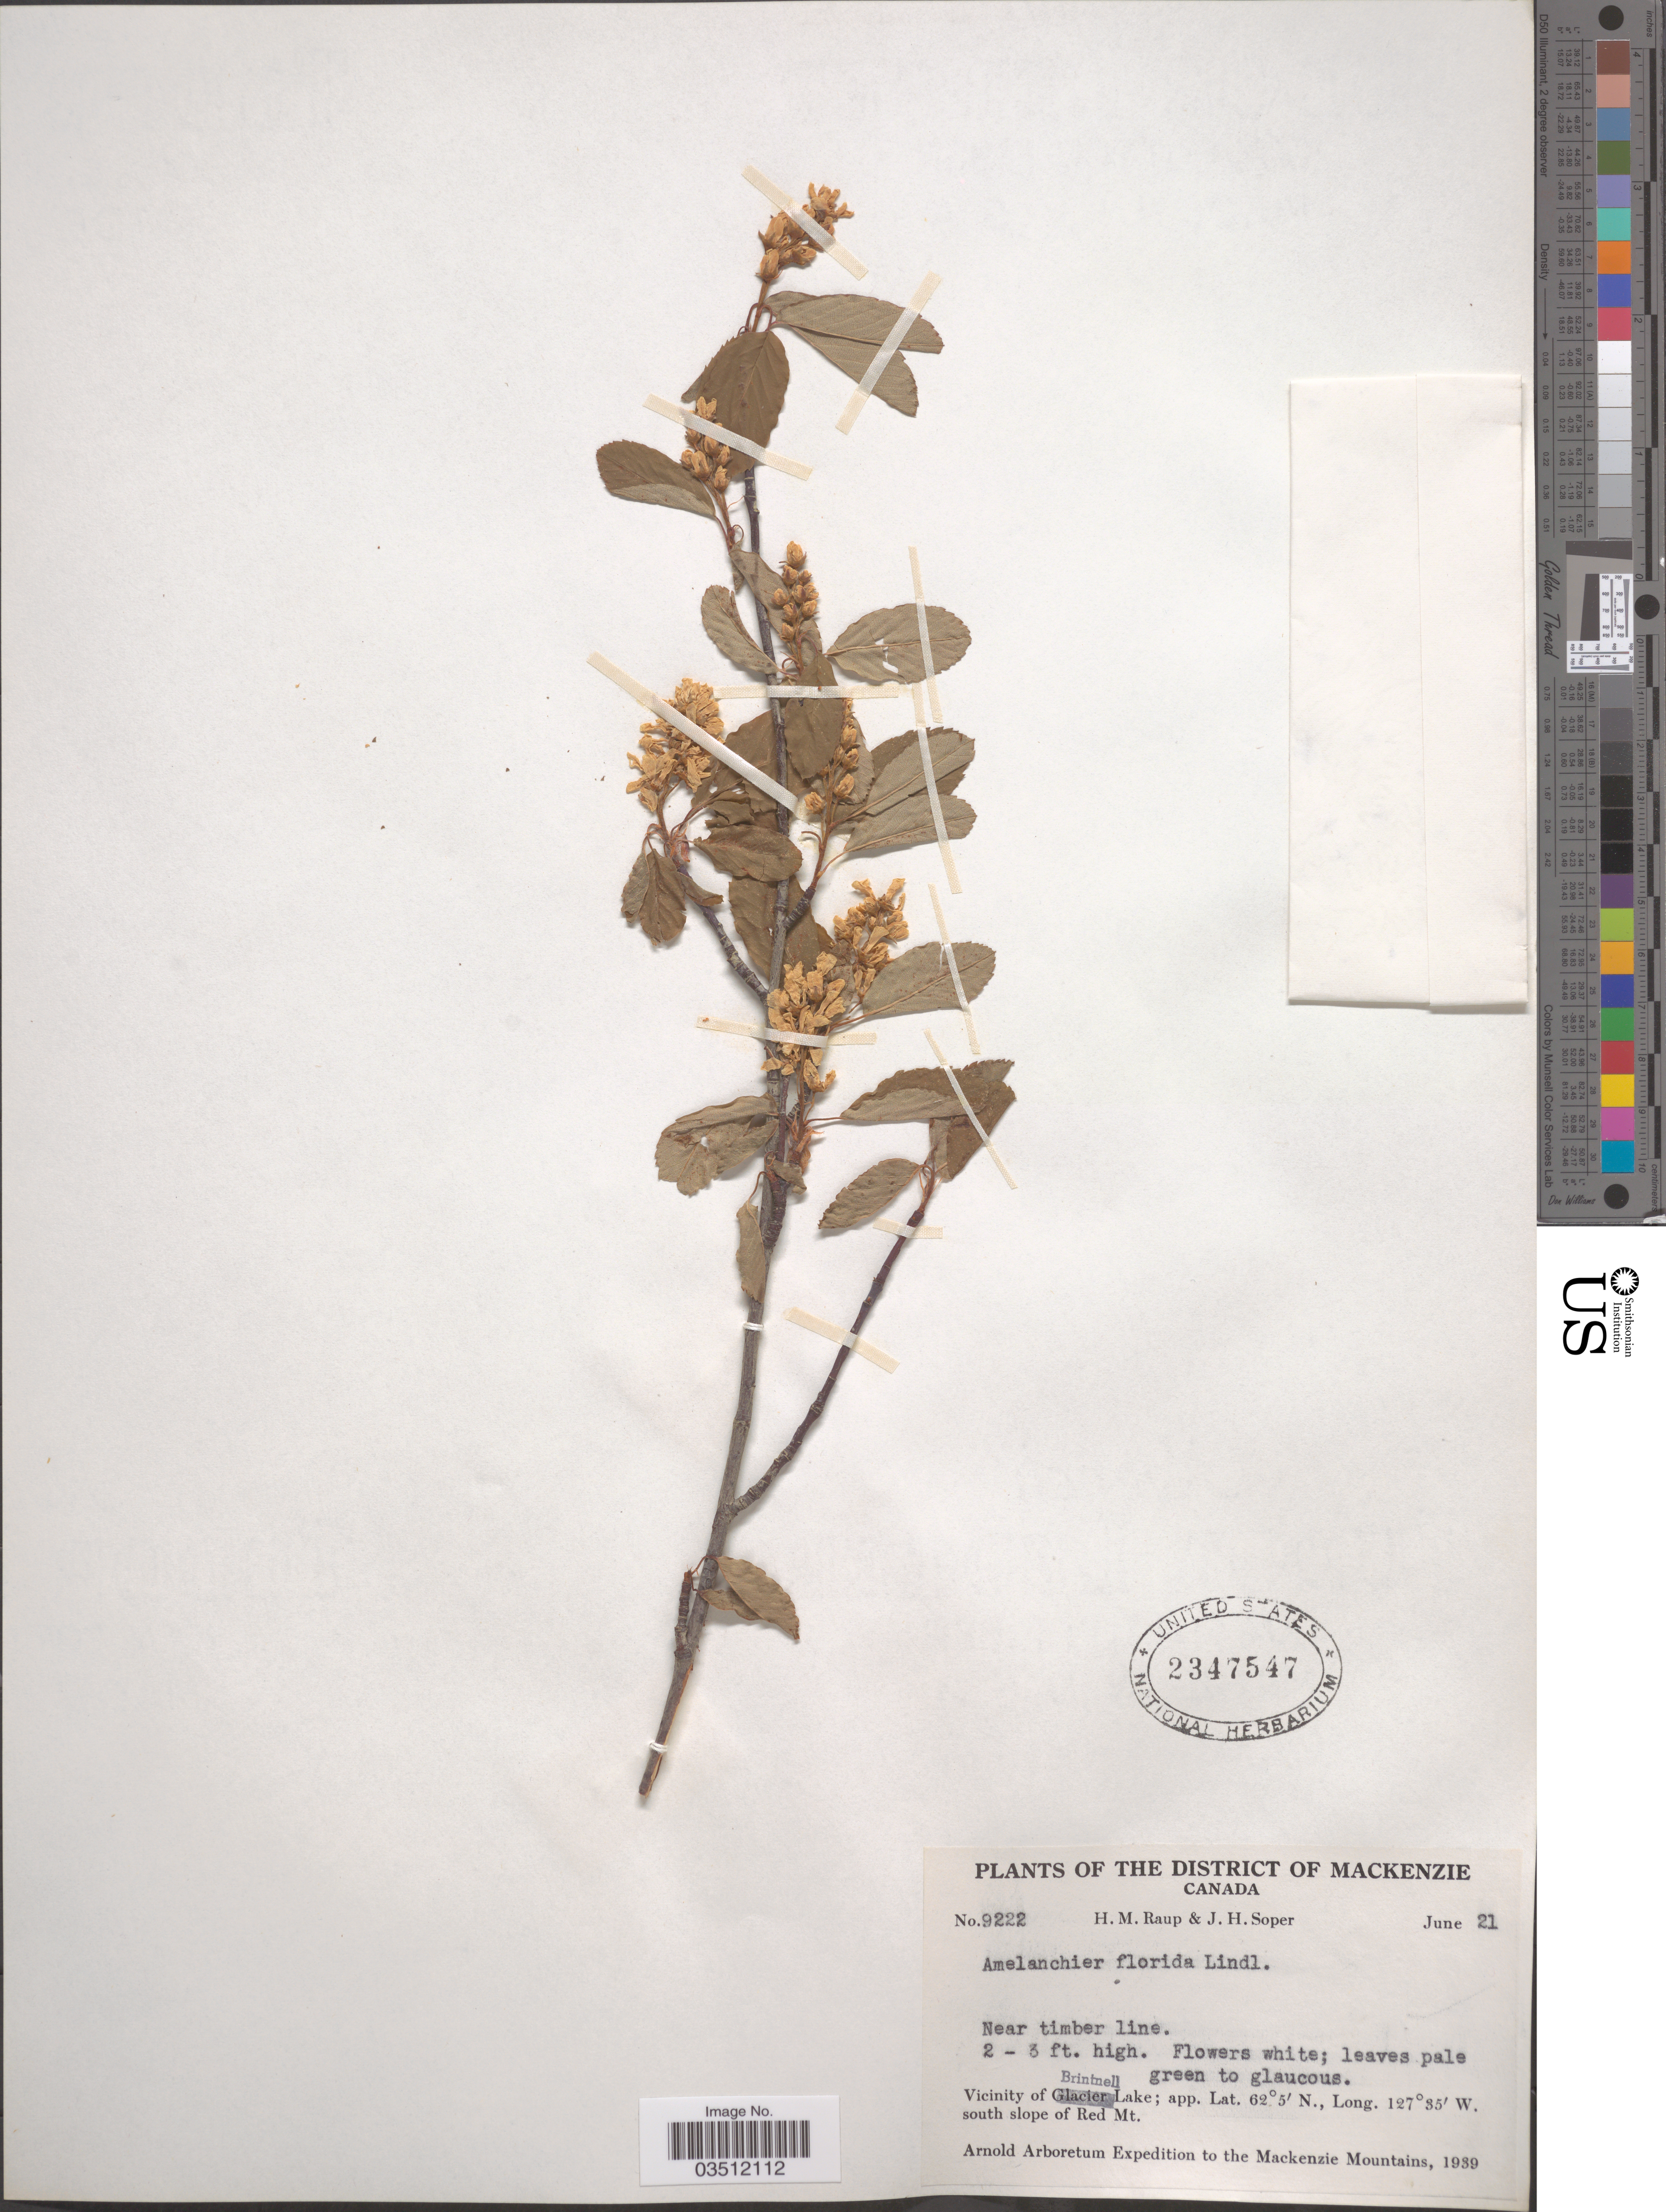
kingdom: Plantae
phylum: Tracheophyta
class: Magnoliopsida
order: Rosales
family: Rosaceae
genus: Amelanchier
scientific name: Amelanchier florida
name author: Lindl.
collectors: H. Raup & J. H. Soper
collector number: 9222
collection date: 1939-06-21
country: Canada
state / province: Alberta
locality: District of Mackenzie. Near timber line. Vicinity of Brintnell Lake; south slope of Red Mt. Mackenzie Mountains.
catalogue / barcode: US 2347547